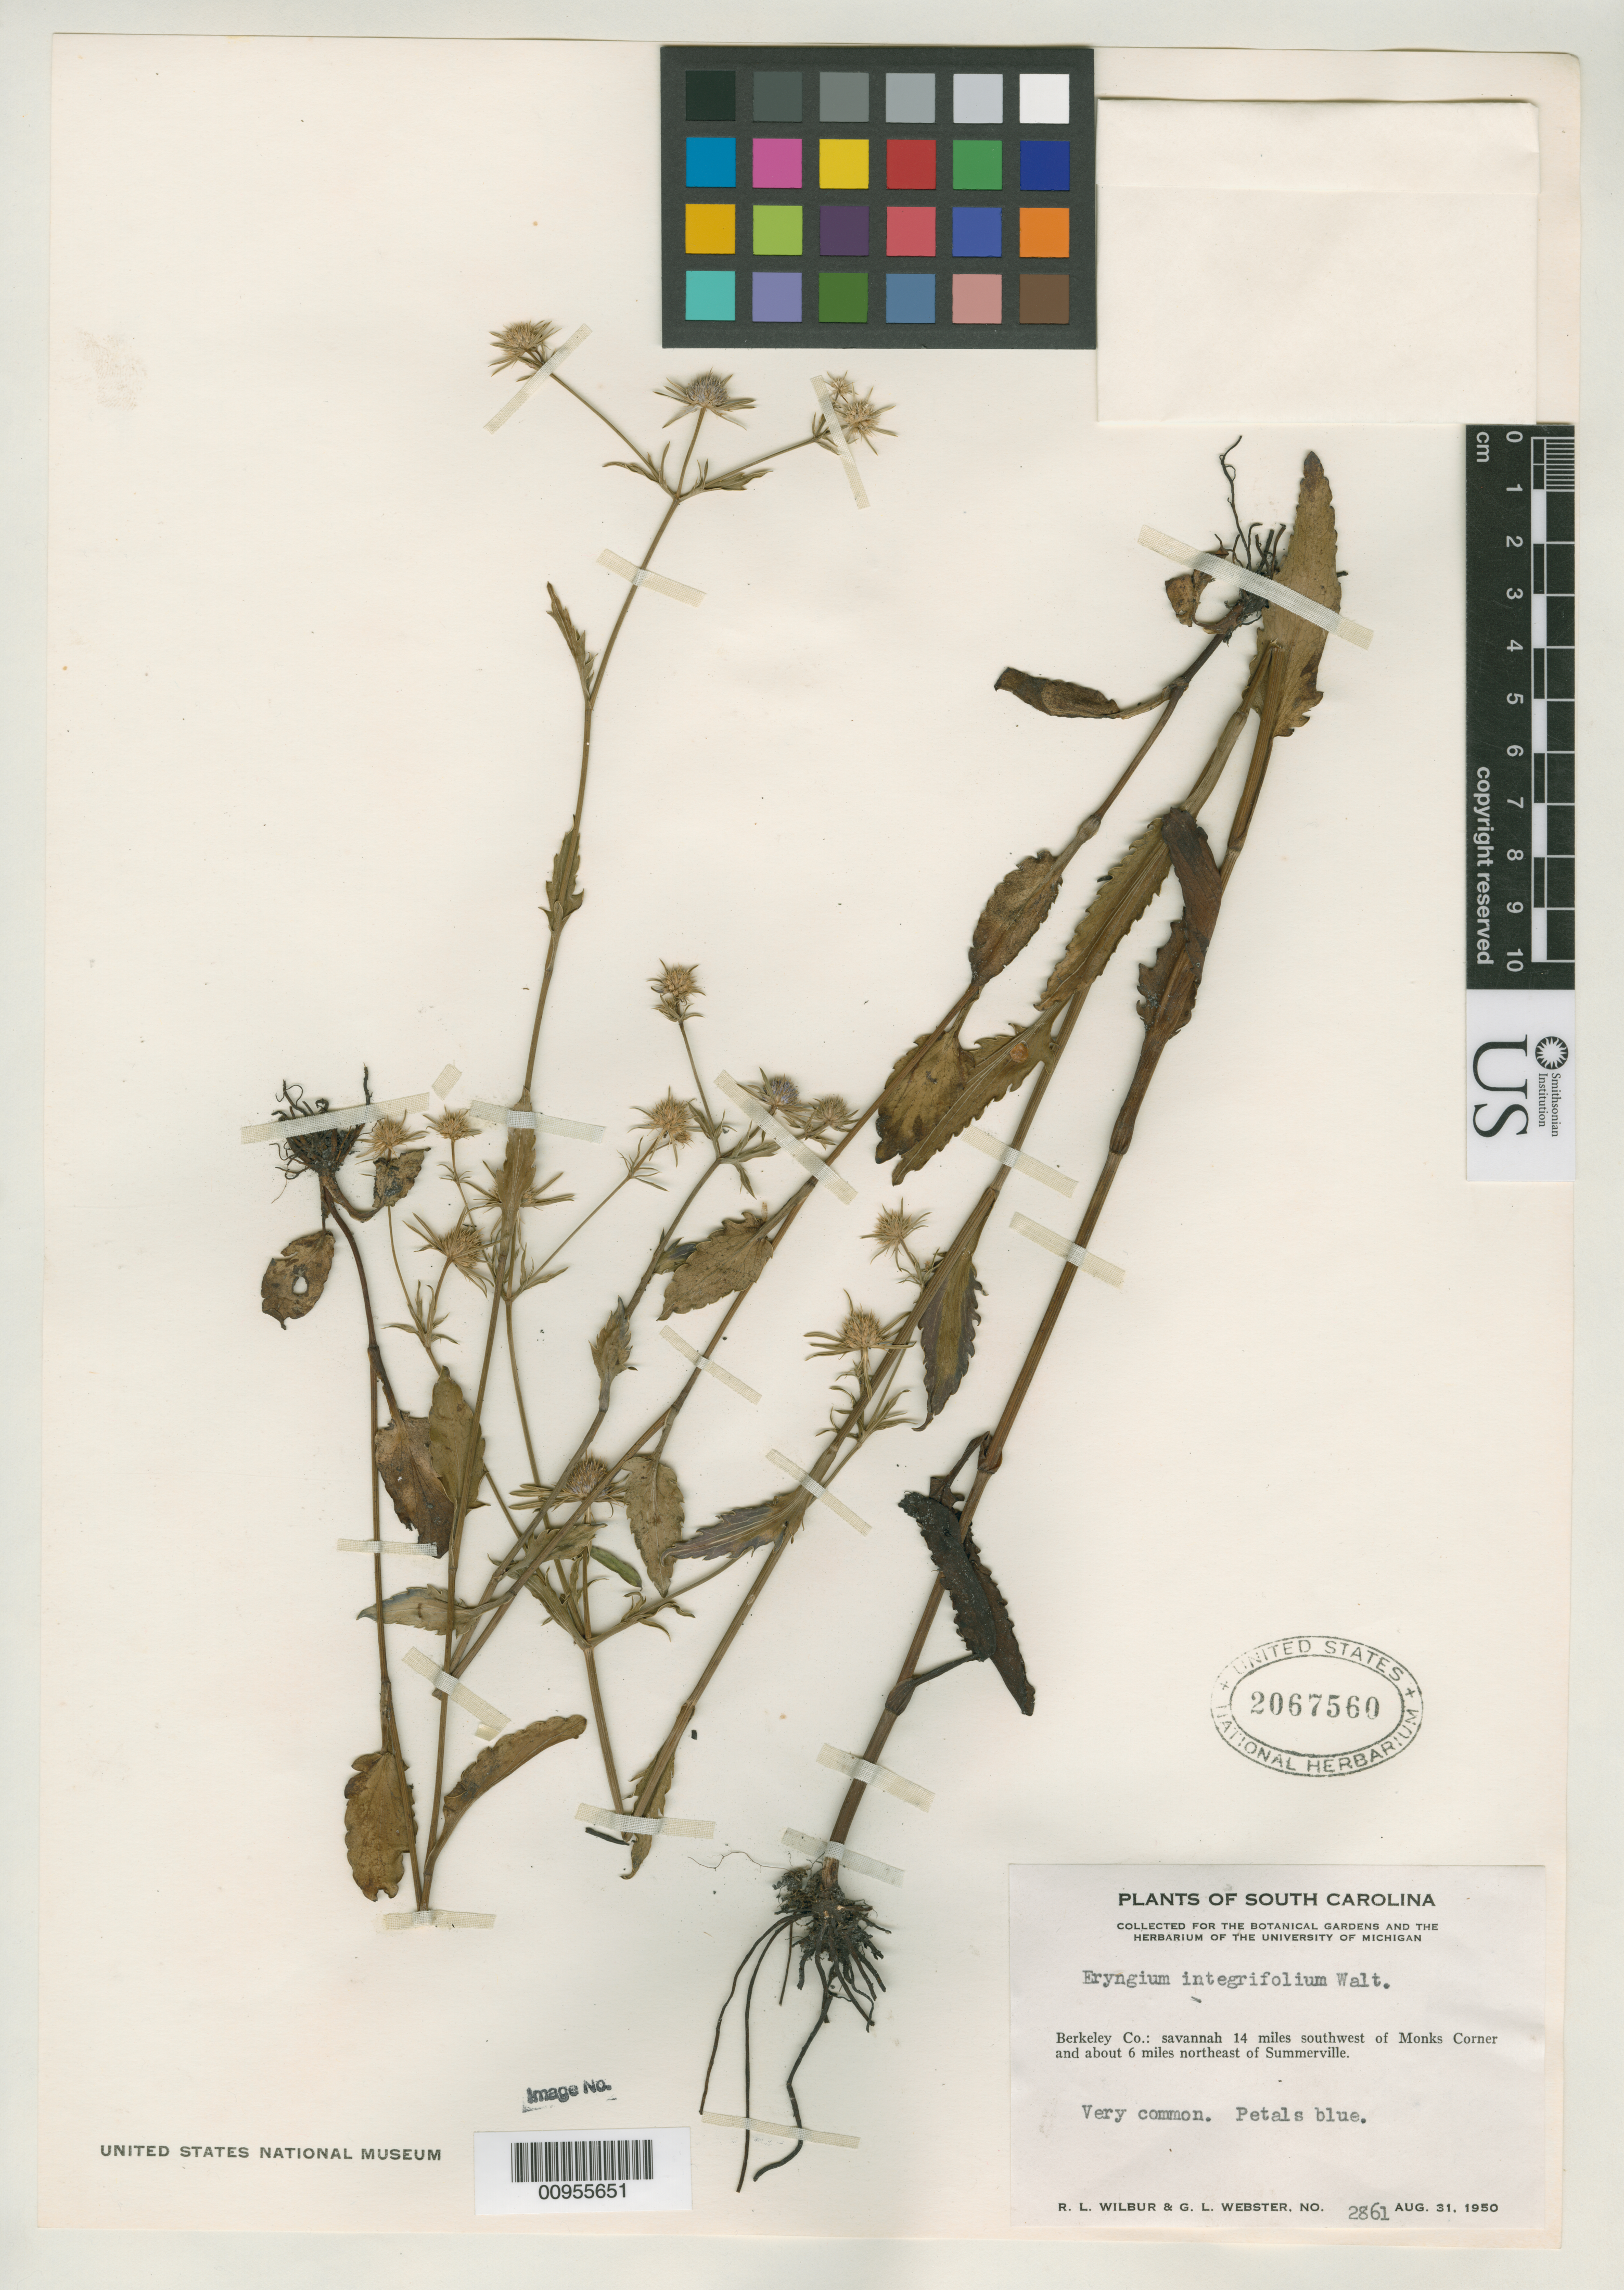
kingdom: Plantae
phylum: Tracheophyta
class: Magnoliopsida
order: Apiales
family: Apiaceae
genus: Eryngium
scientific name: Eryngium integrifolium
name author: Walter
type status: Isoneotype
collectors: R. L. Wilbur & G. L. Webster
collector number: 2861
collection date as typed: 31 Aug 1950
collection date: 1950-08-31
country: United States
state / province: South Carolina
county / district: Berkeley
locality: Berkeley Co.: savannah 14 miles southwest of Monks Corner and about 6 miles northeast of Summerville.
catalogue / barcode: US 2067560